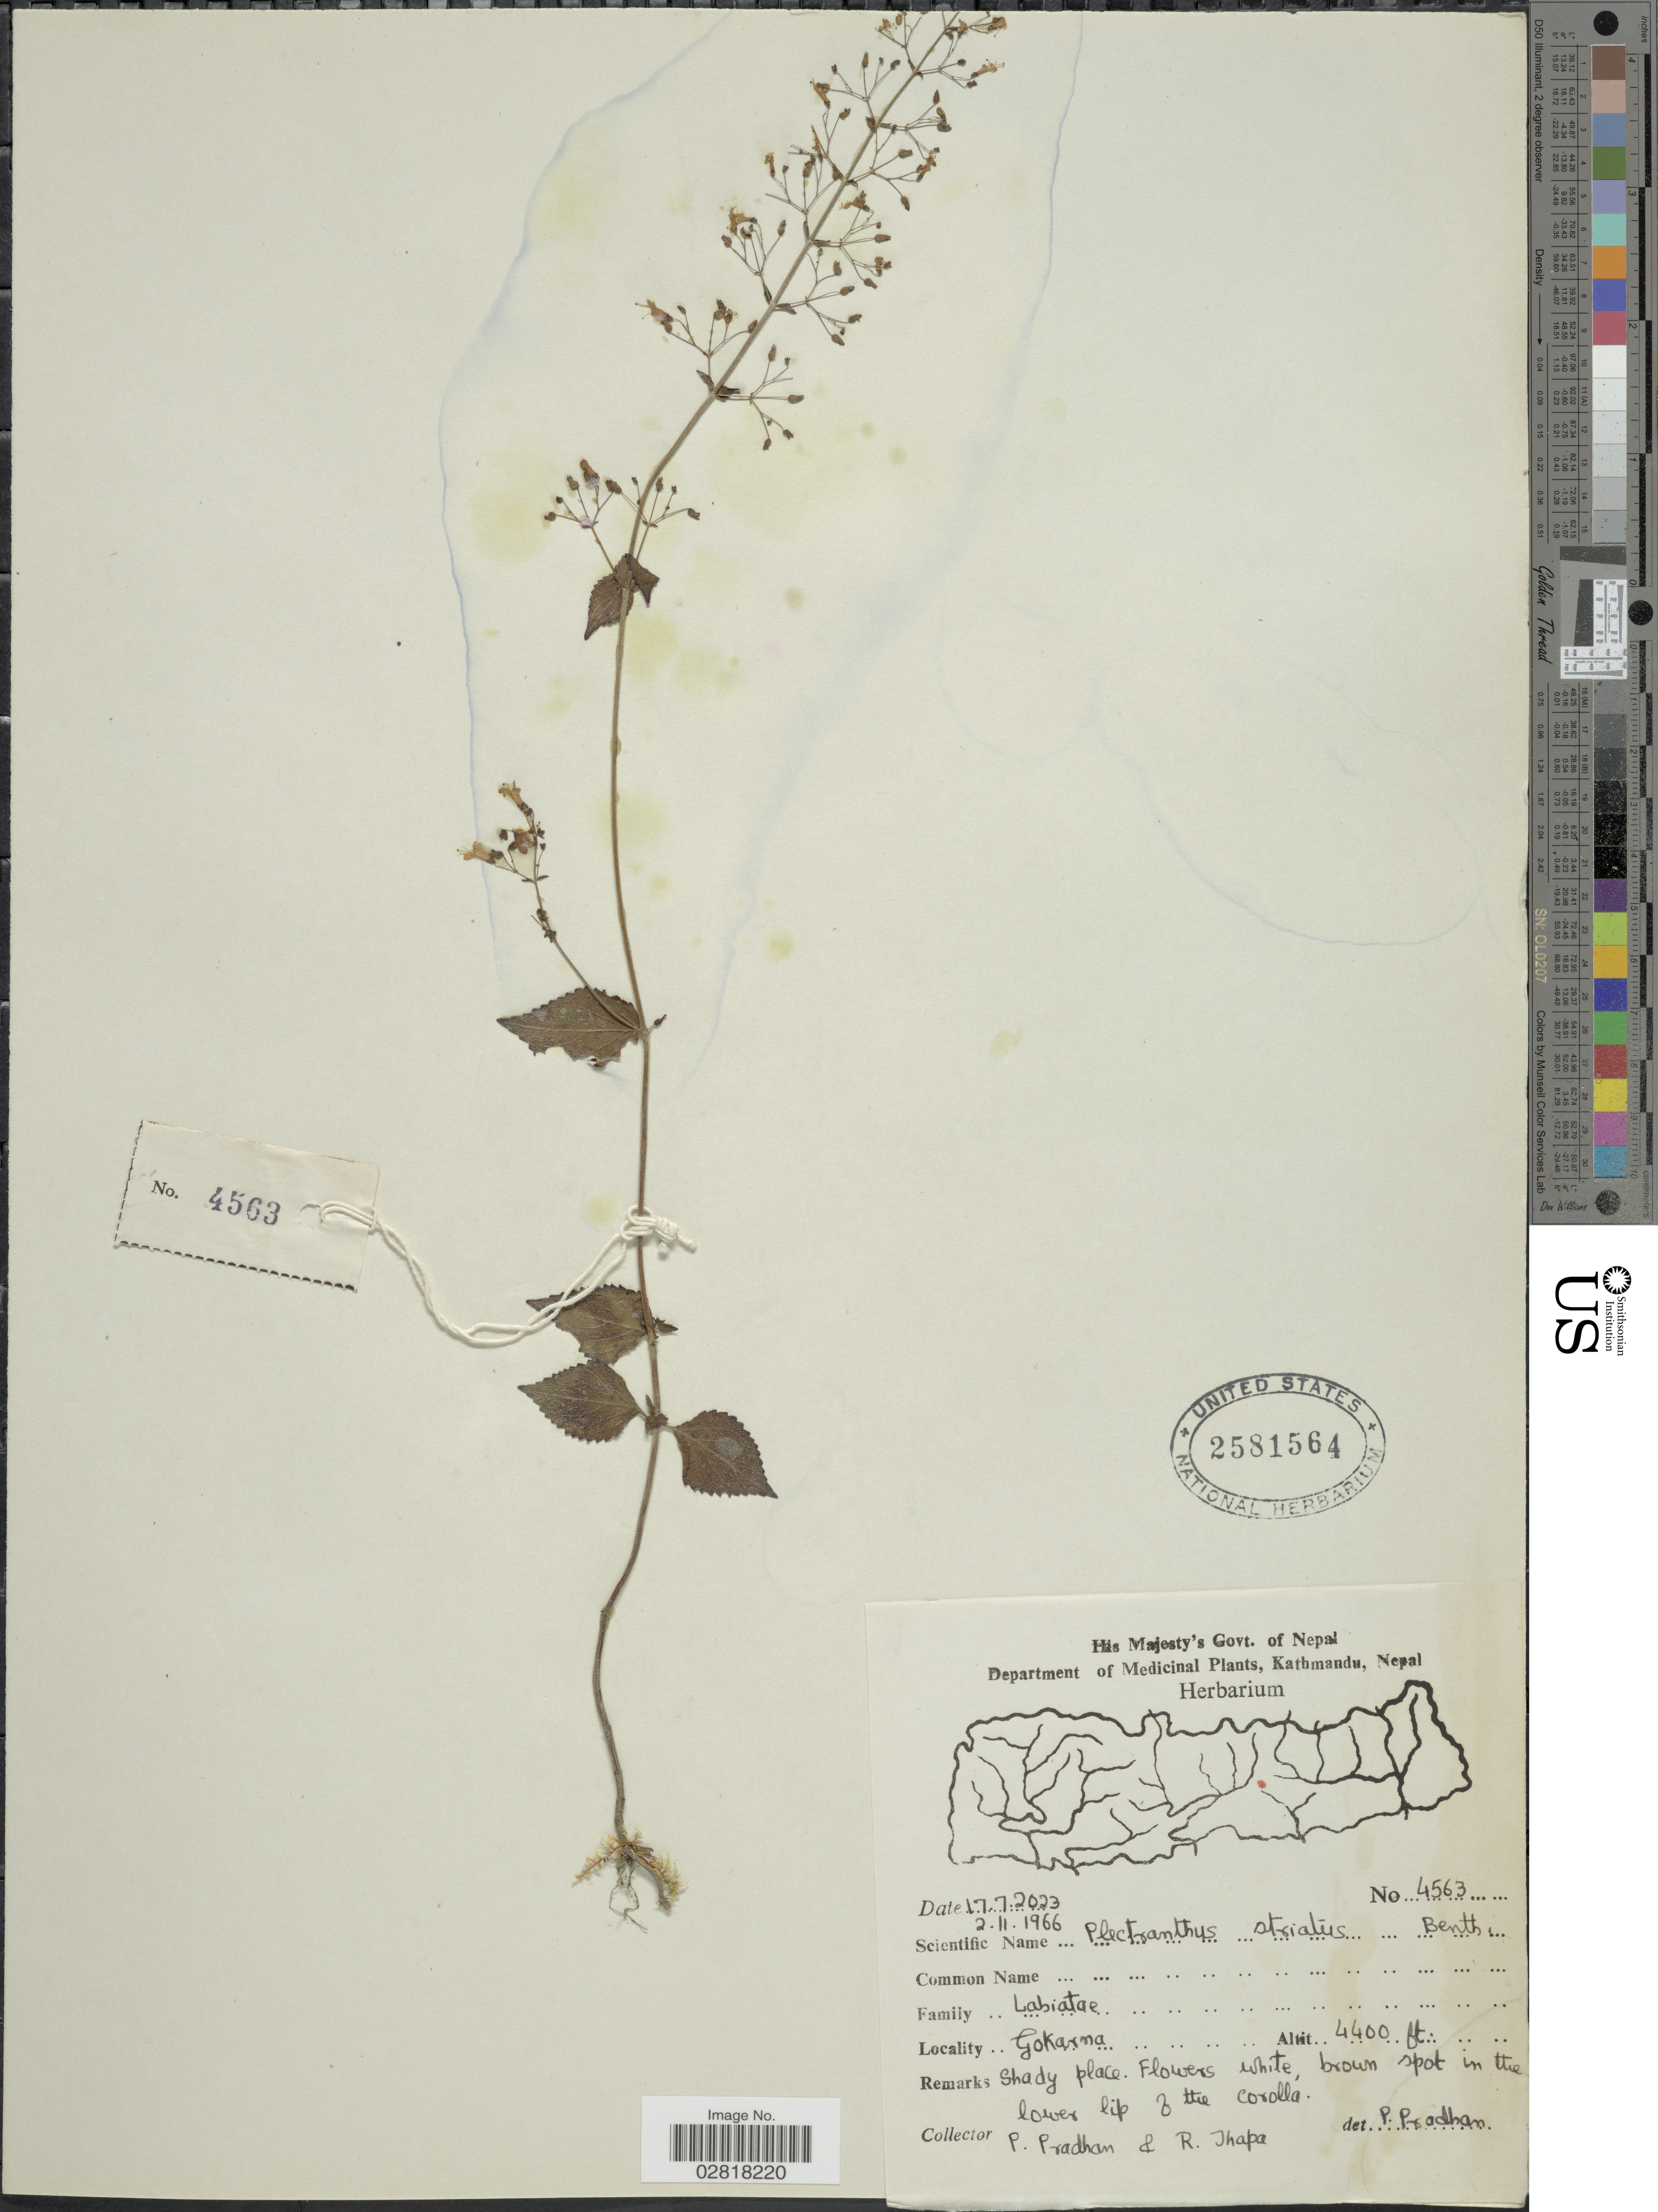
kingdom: Plantae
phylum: Tracheophyta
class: Magnoliopsida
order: Lamiales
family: Lamiaceae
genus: Plectranthus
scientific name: Plectranthus striatus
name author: Benth.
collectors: P. Pradhan & R. Thapa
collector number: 4563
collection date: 1966-11-02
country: Nepal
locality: Gokarna.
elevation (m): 1341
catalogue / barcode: US 2581564